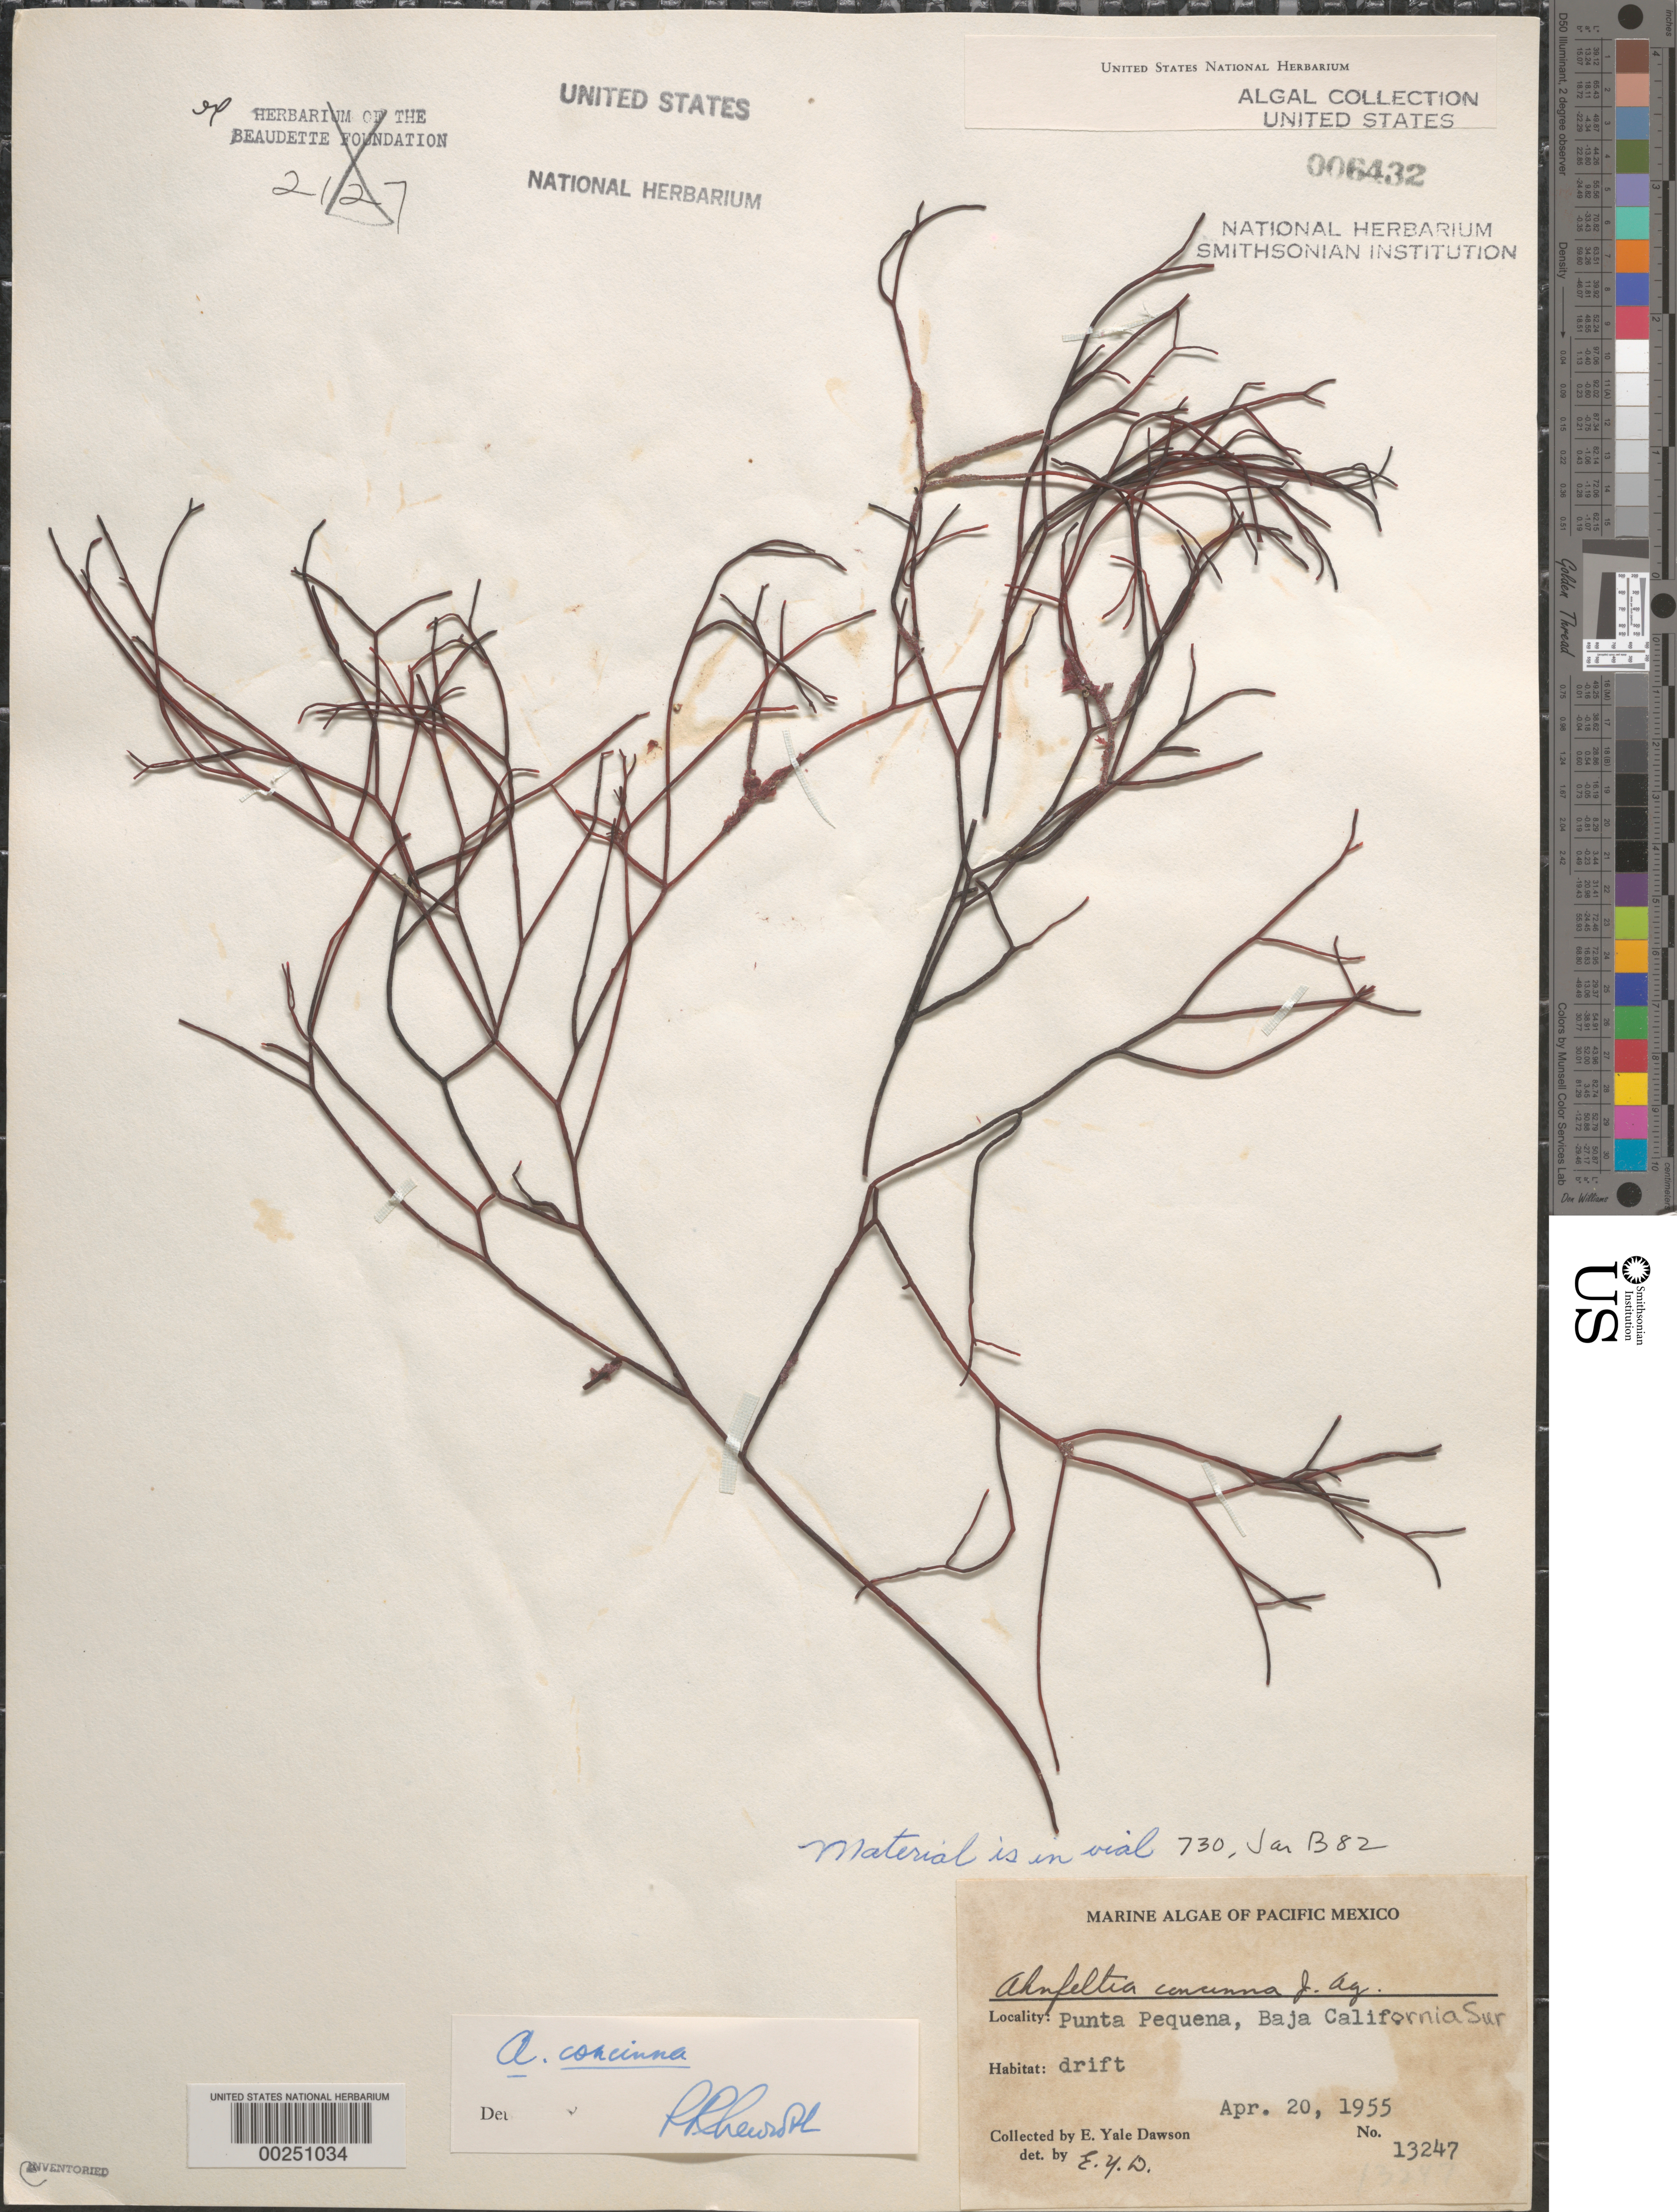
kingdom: Plantae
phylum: Rhodophyta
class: Florideophyceae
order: Gigartinales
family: Phyllophoraceae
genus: Gymnogongrus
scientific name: Gymnogongrus durvillei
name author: (Bory) M.S.Calderon & S.M. Boo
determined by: Algae name updating Project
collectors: E. Y. Dawson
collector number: EYD 13247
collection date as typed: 20 Apr 1955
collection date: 1955-04-20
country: Mexico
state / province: Baja California Sur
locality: Punta Pequena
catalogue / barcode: US 6432